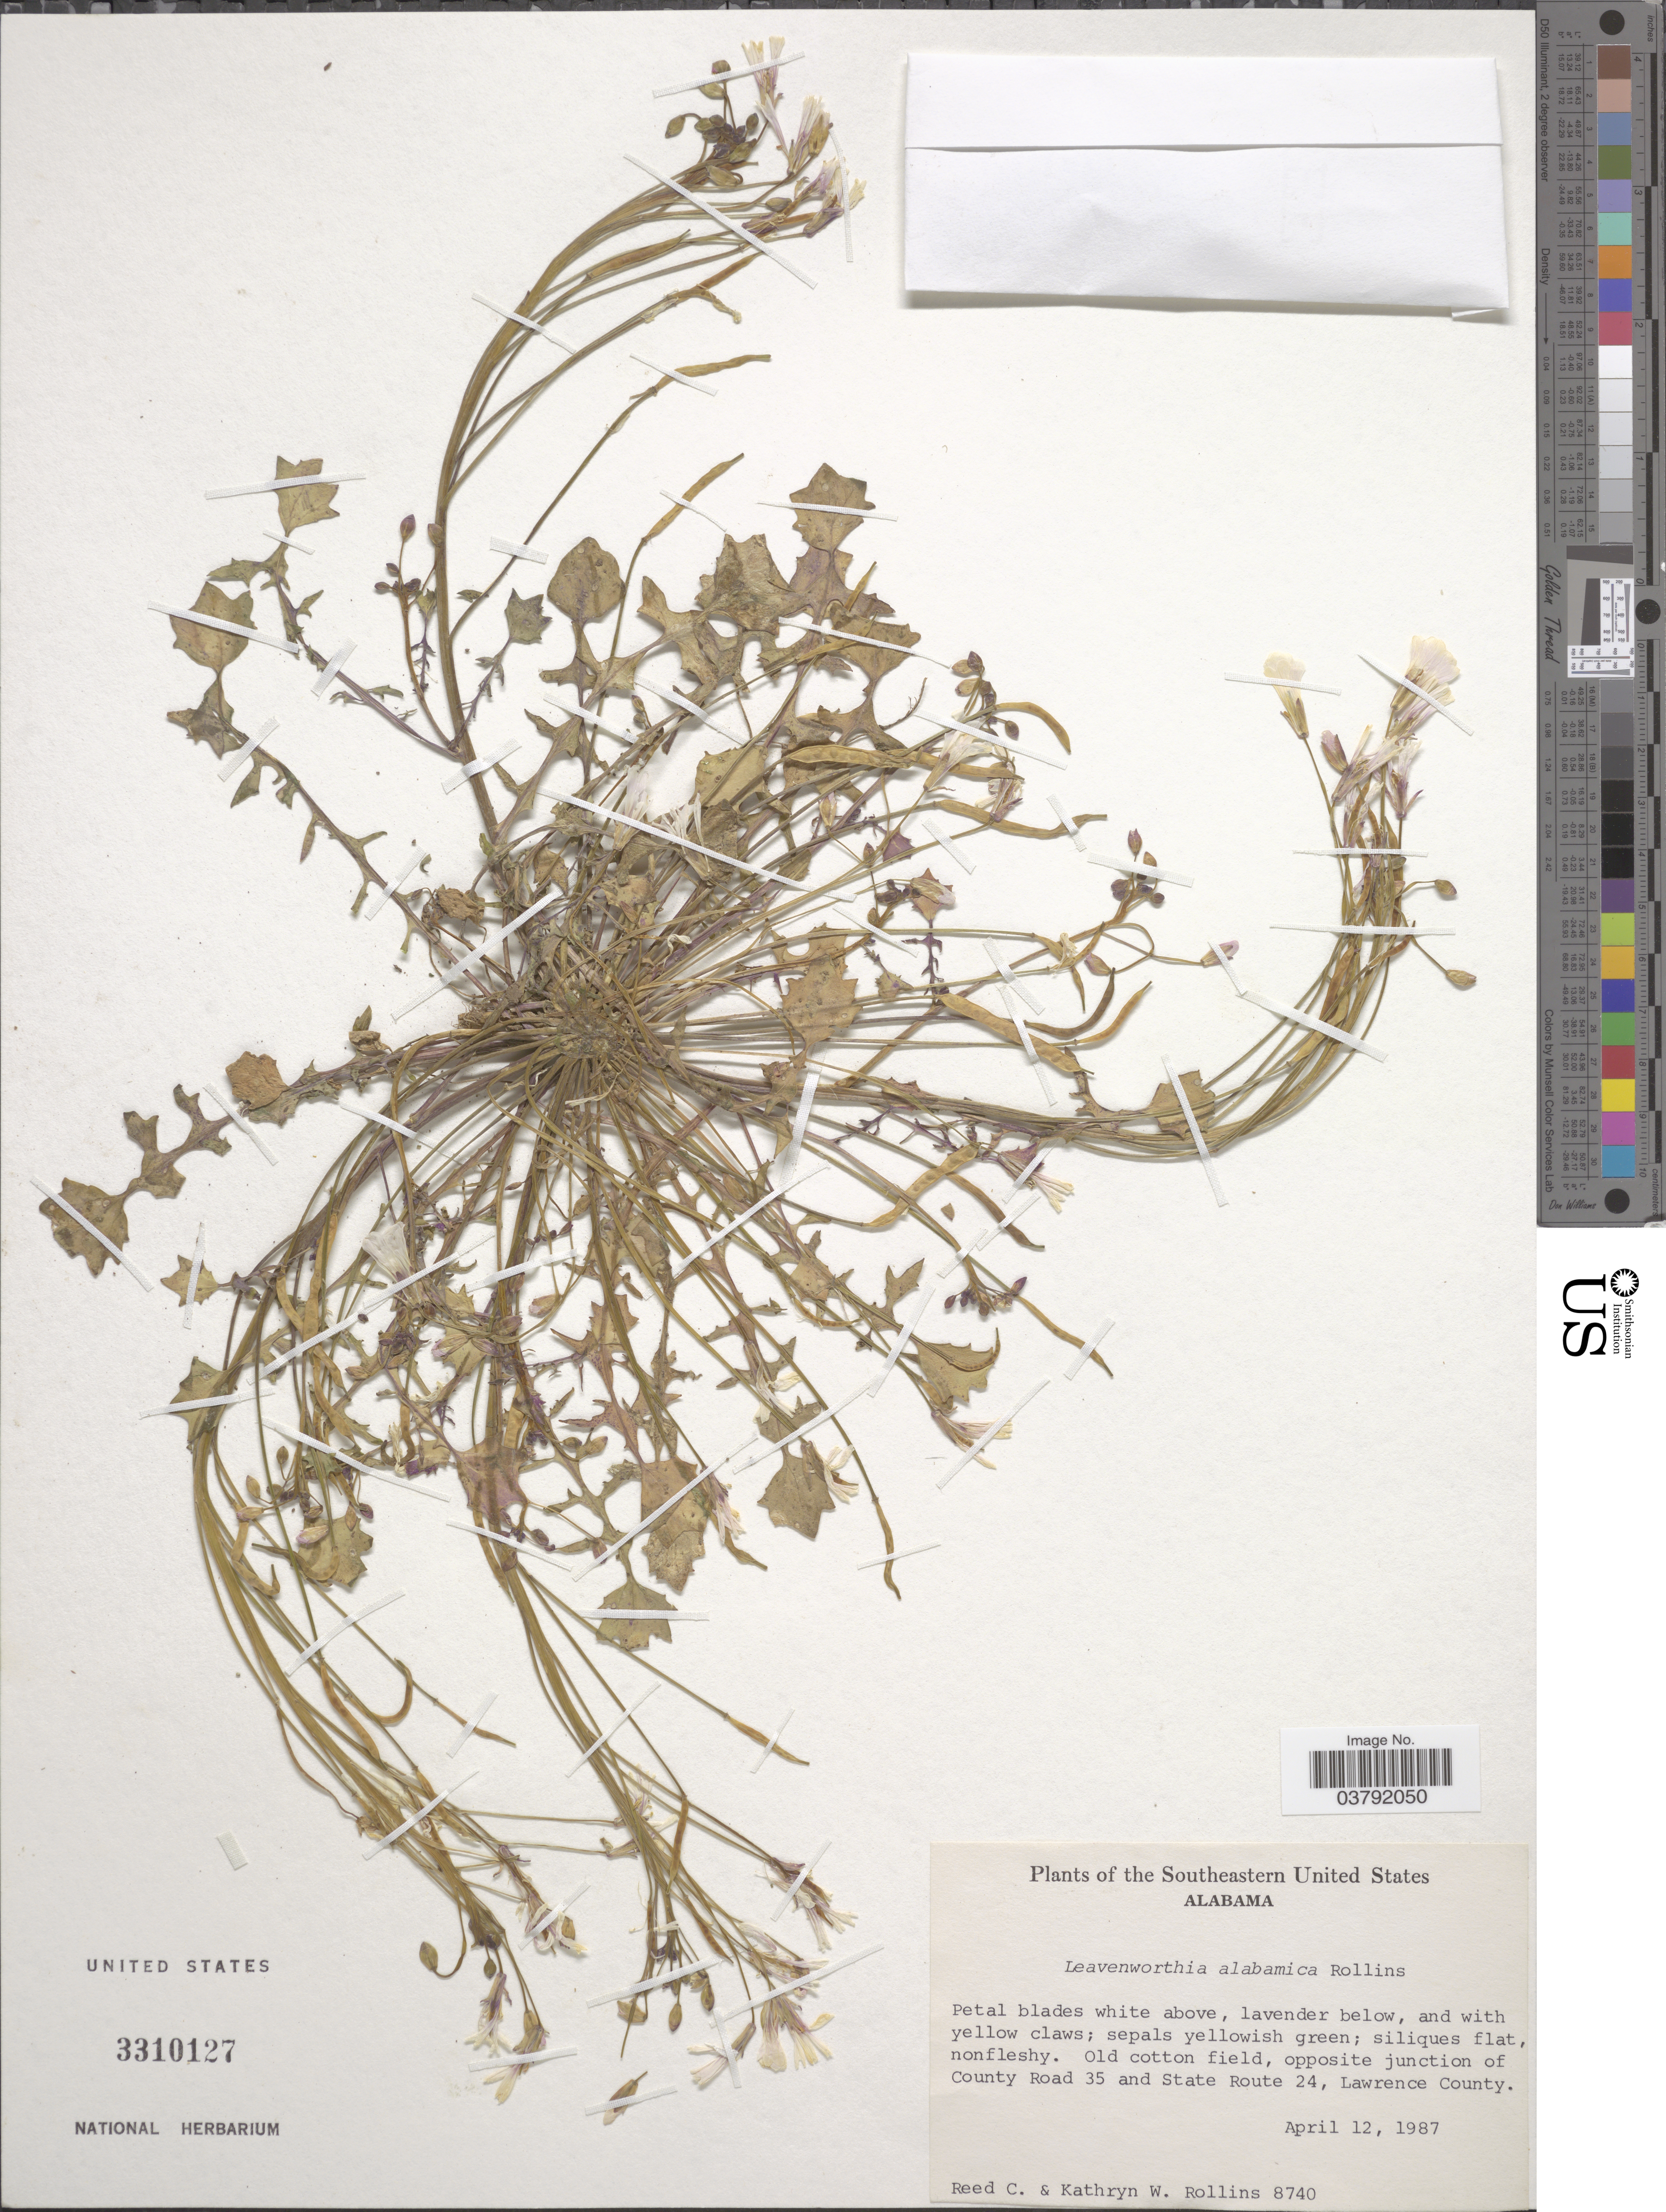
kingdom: Plantae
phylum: Tracheophyta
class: Magnoliopsida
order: Brassicales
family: Brassicaceae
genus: Leavenworthia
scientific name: Leavenworthia alabamica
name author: Rollins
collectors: R. C. Rollins & K. W. Rollins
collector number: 8740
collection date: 1987-04-12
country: United States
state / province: Alabama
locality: Southeastern United States. Old cotton field, opposite junction of County Road 35 and State Route 24, Lawrence County.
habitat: old cotton field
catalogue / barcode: US 3310127